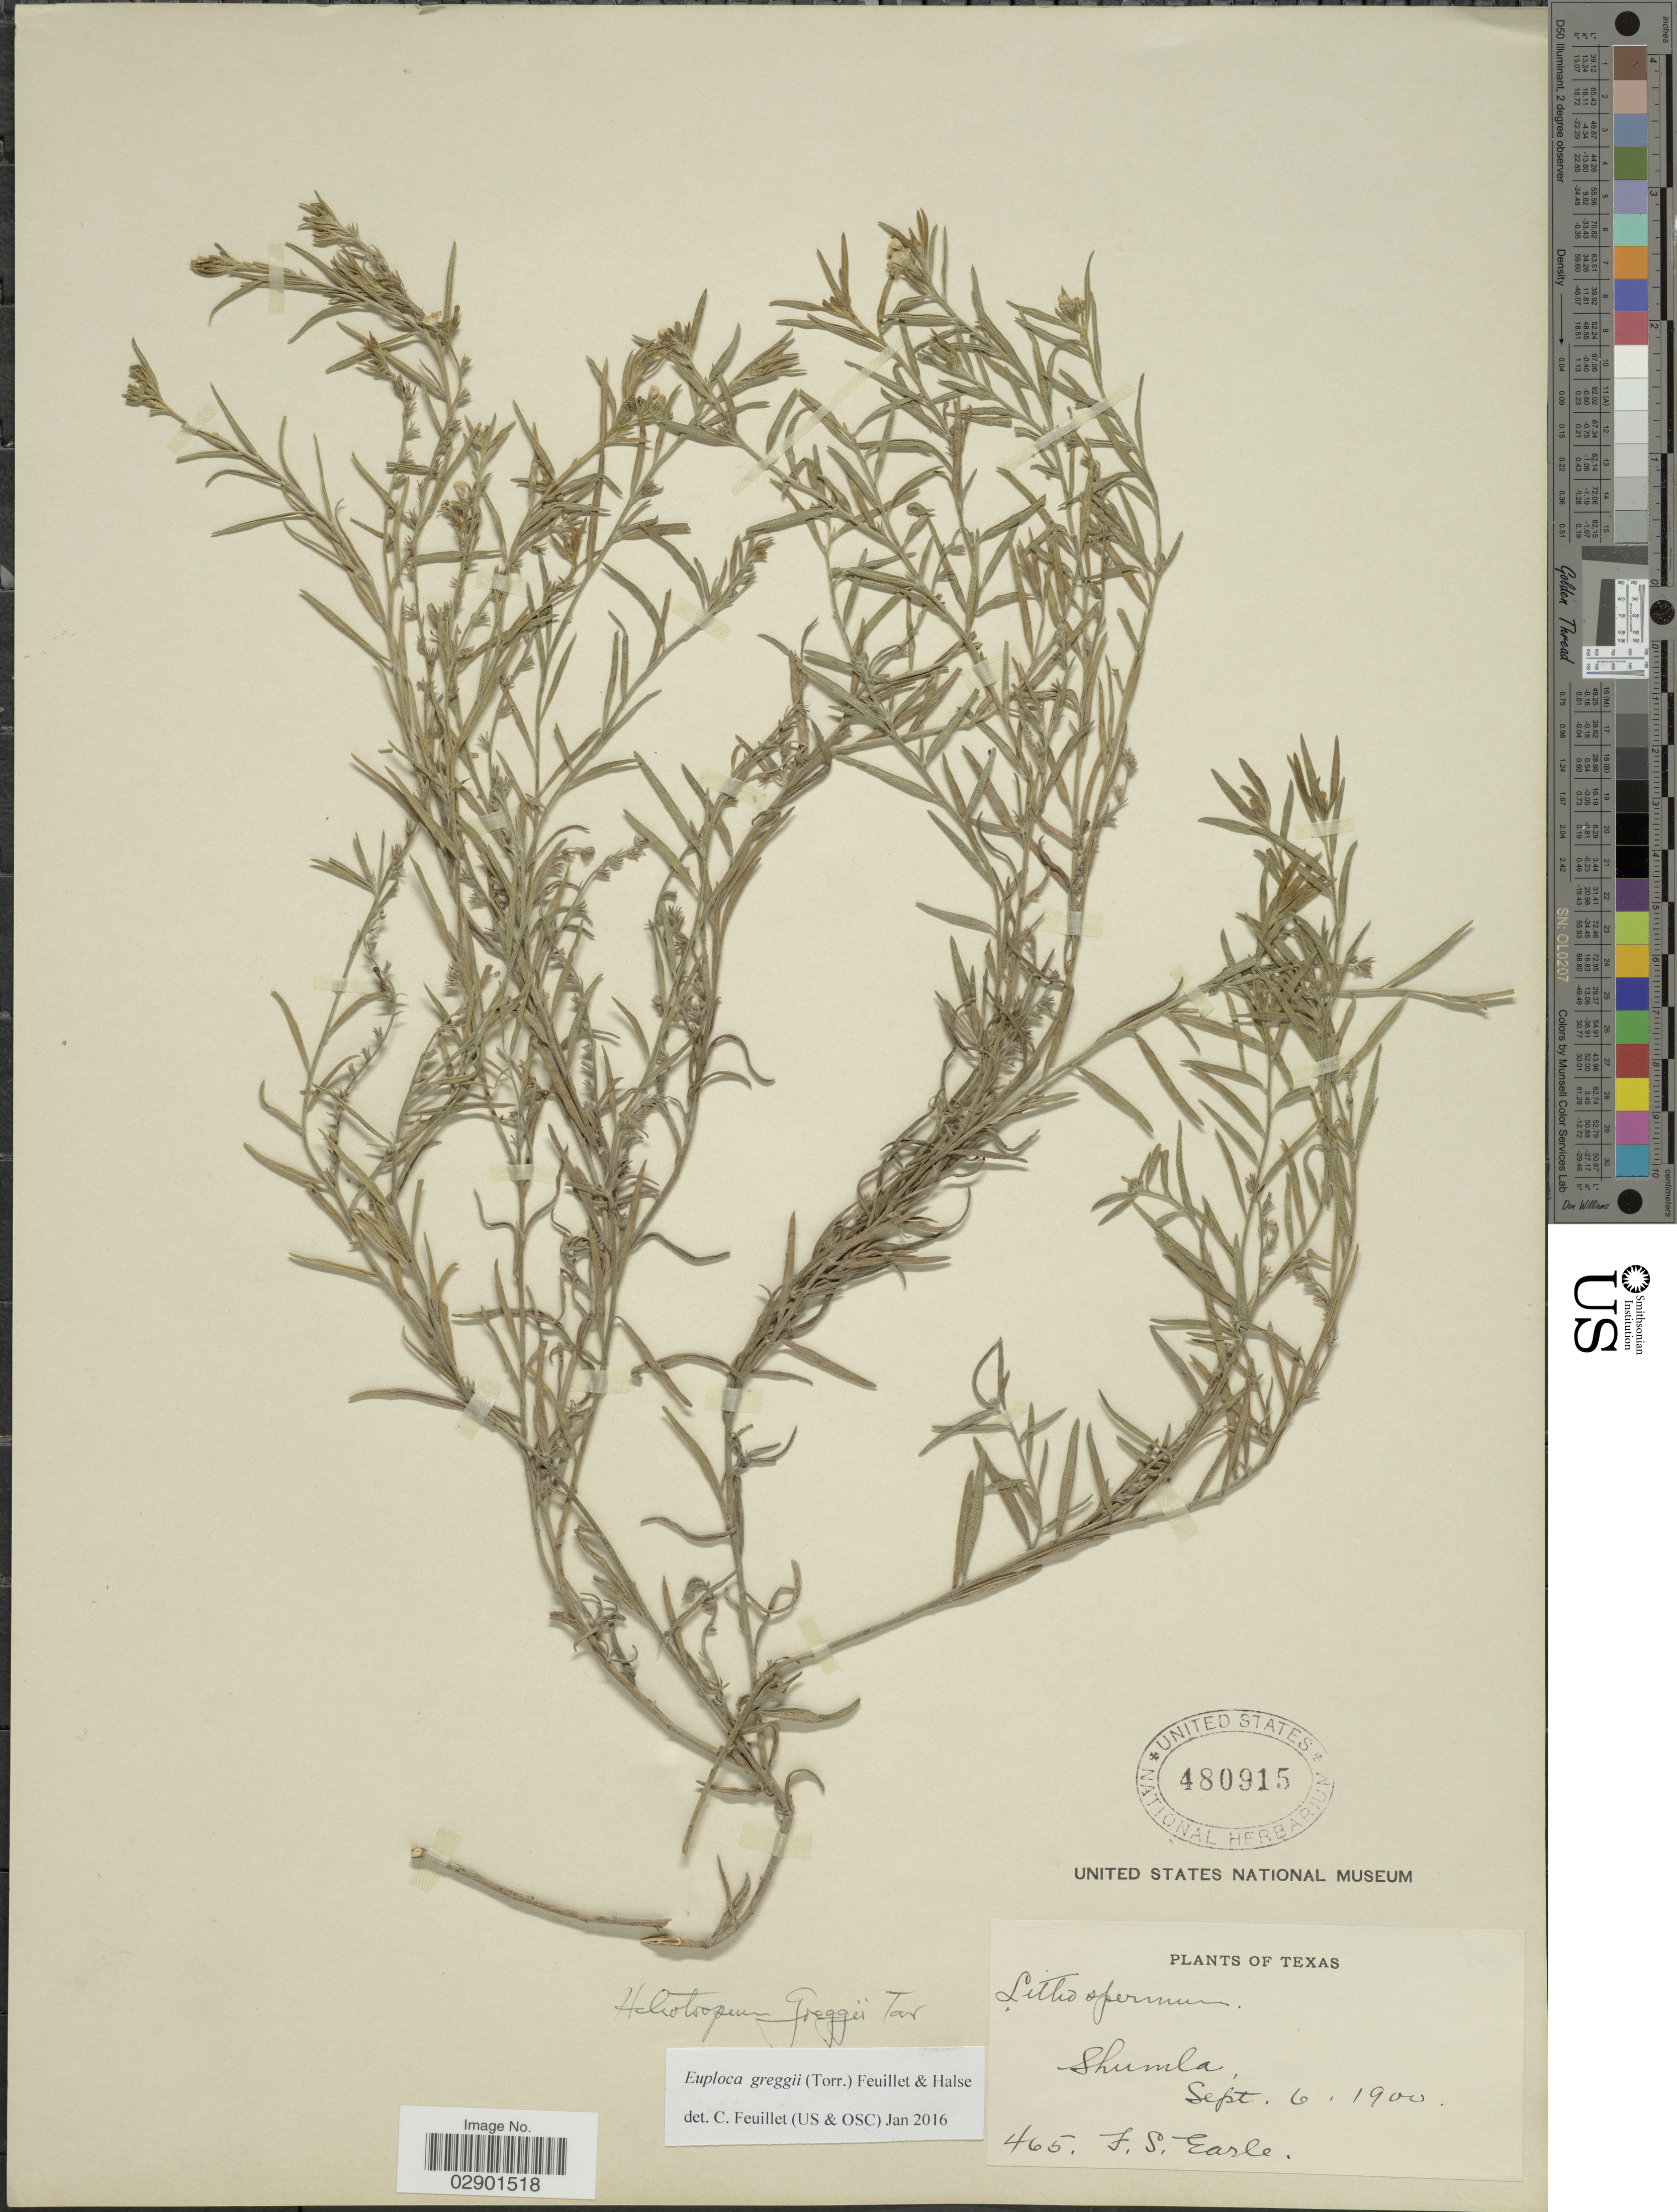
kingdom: Plantae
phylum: Tracheophyta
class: Magnoliopsida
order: Boraginales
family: Heliotropiaceae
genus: Euploca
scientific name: Euploca greggii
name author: (Torr.) Feuillet & Halse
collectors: F. S. Earle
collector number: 465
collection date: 1900-09-06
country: United States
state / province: Texas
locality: Shumla.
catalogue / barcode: US 480915